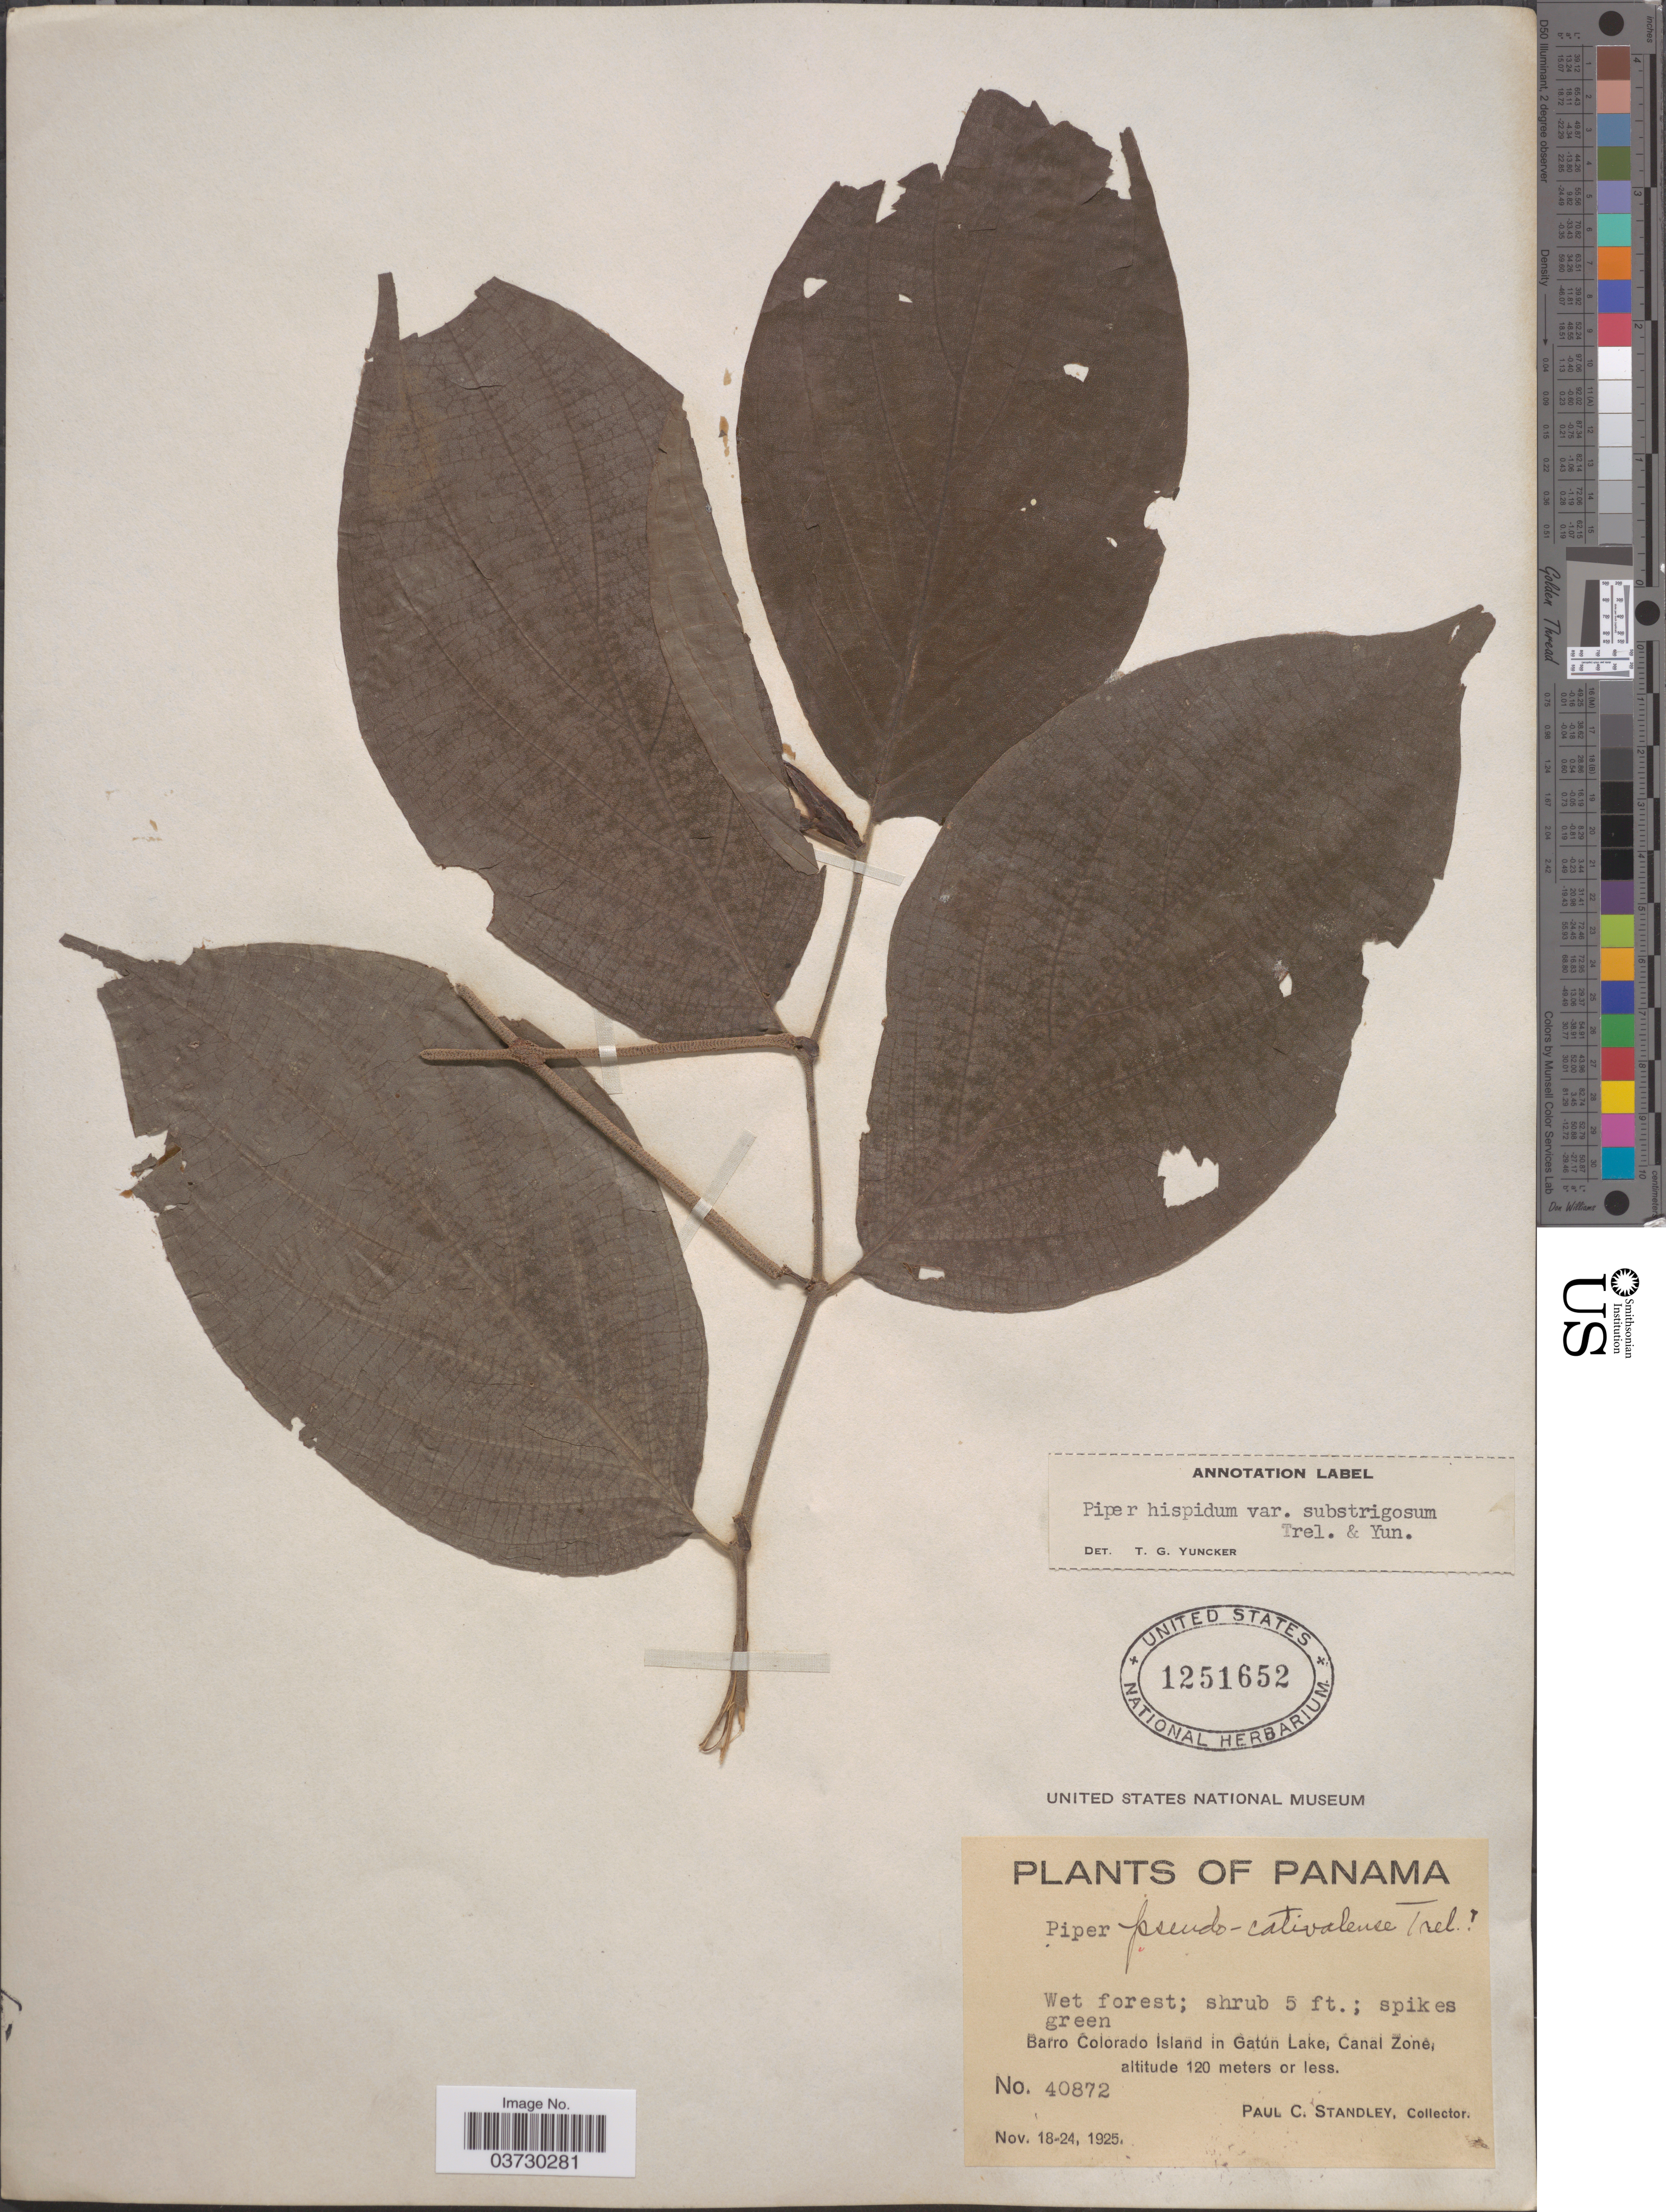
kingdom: Plantae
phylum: Tracheophyta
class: Magnoliopsida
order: Piperales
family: Piperaceae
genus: Piper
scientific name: Piper hispidum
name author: Sw.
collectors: P. C. Standley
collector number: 40872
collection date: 1925-11-18/1925-11-24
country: Panama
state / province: Panamá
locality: Barro Colorado Island in Gatún Lake, Canal Zone.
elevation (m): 120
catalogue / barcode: US 1251652